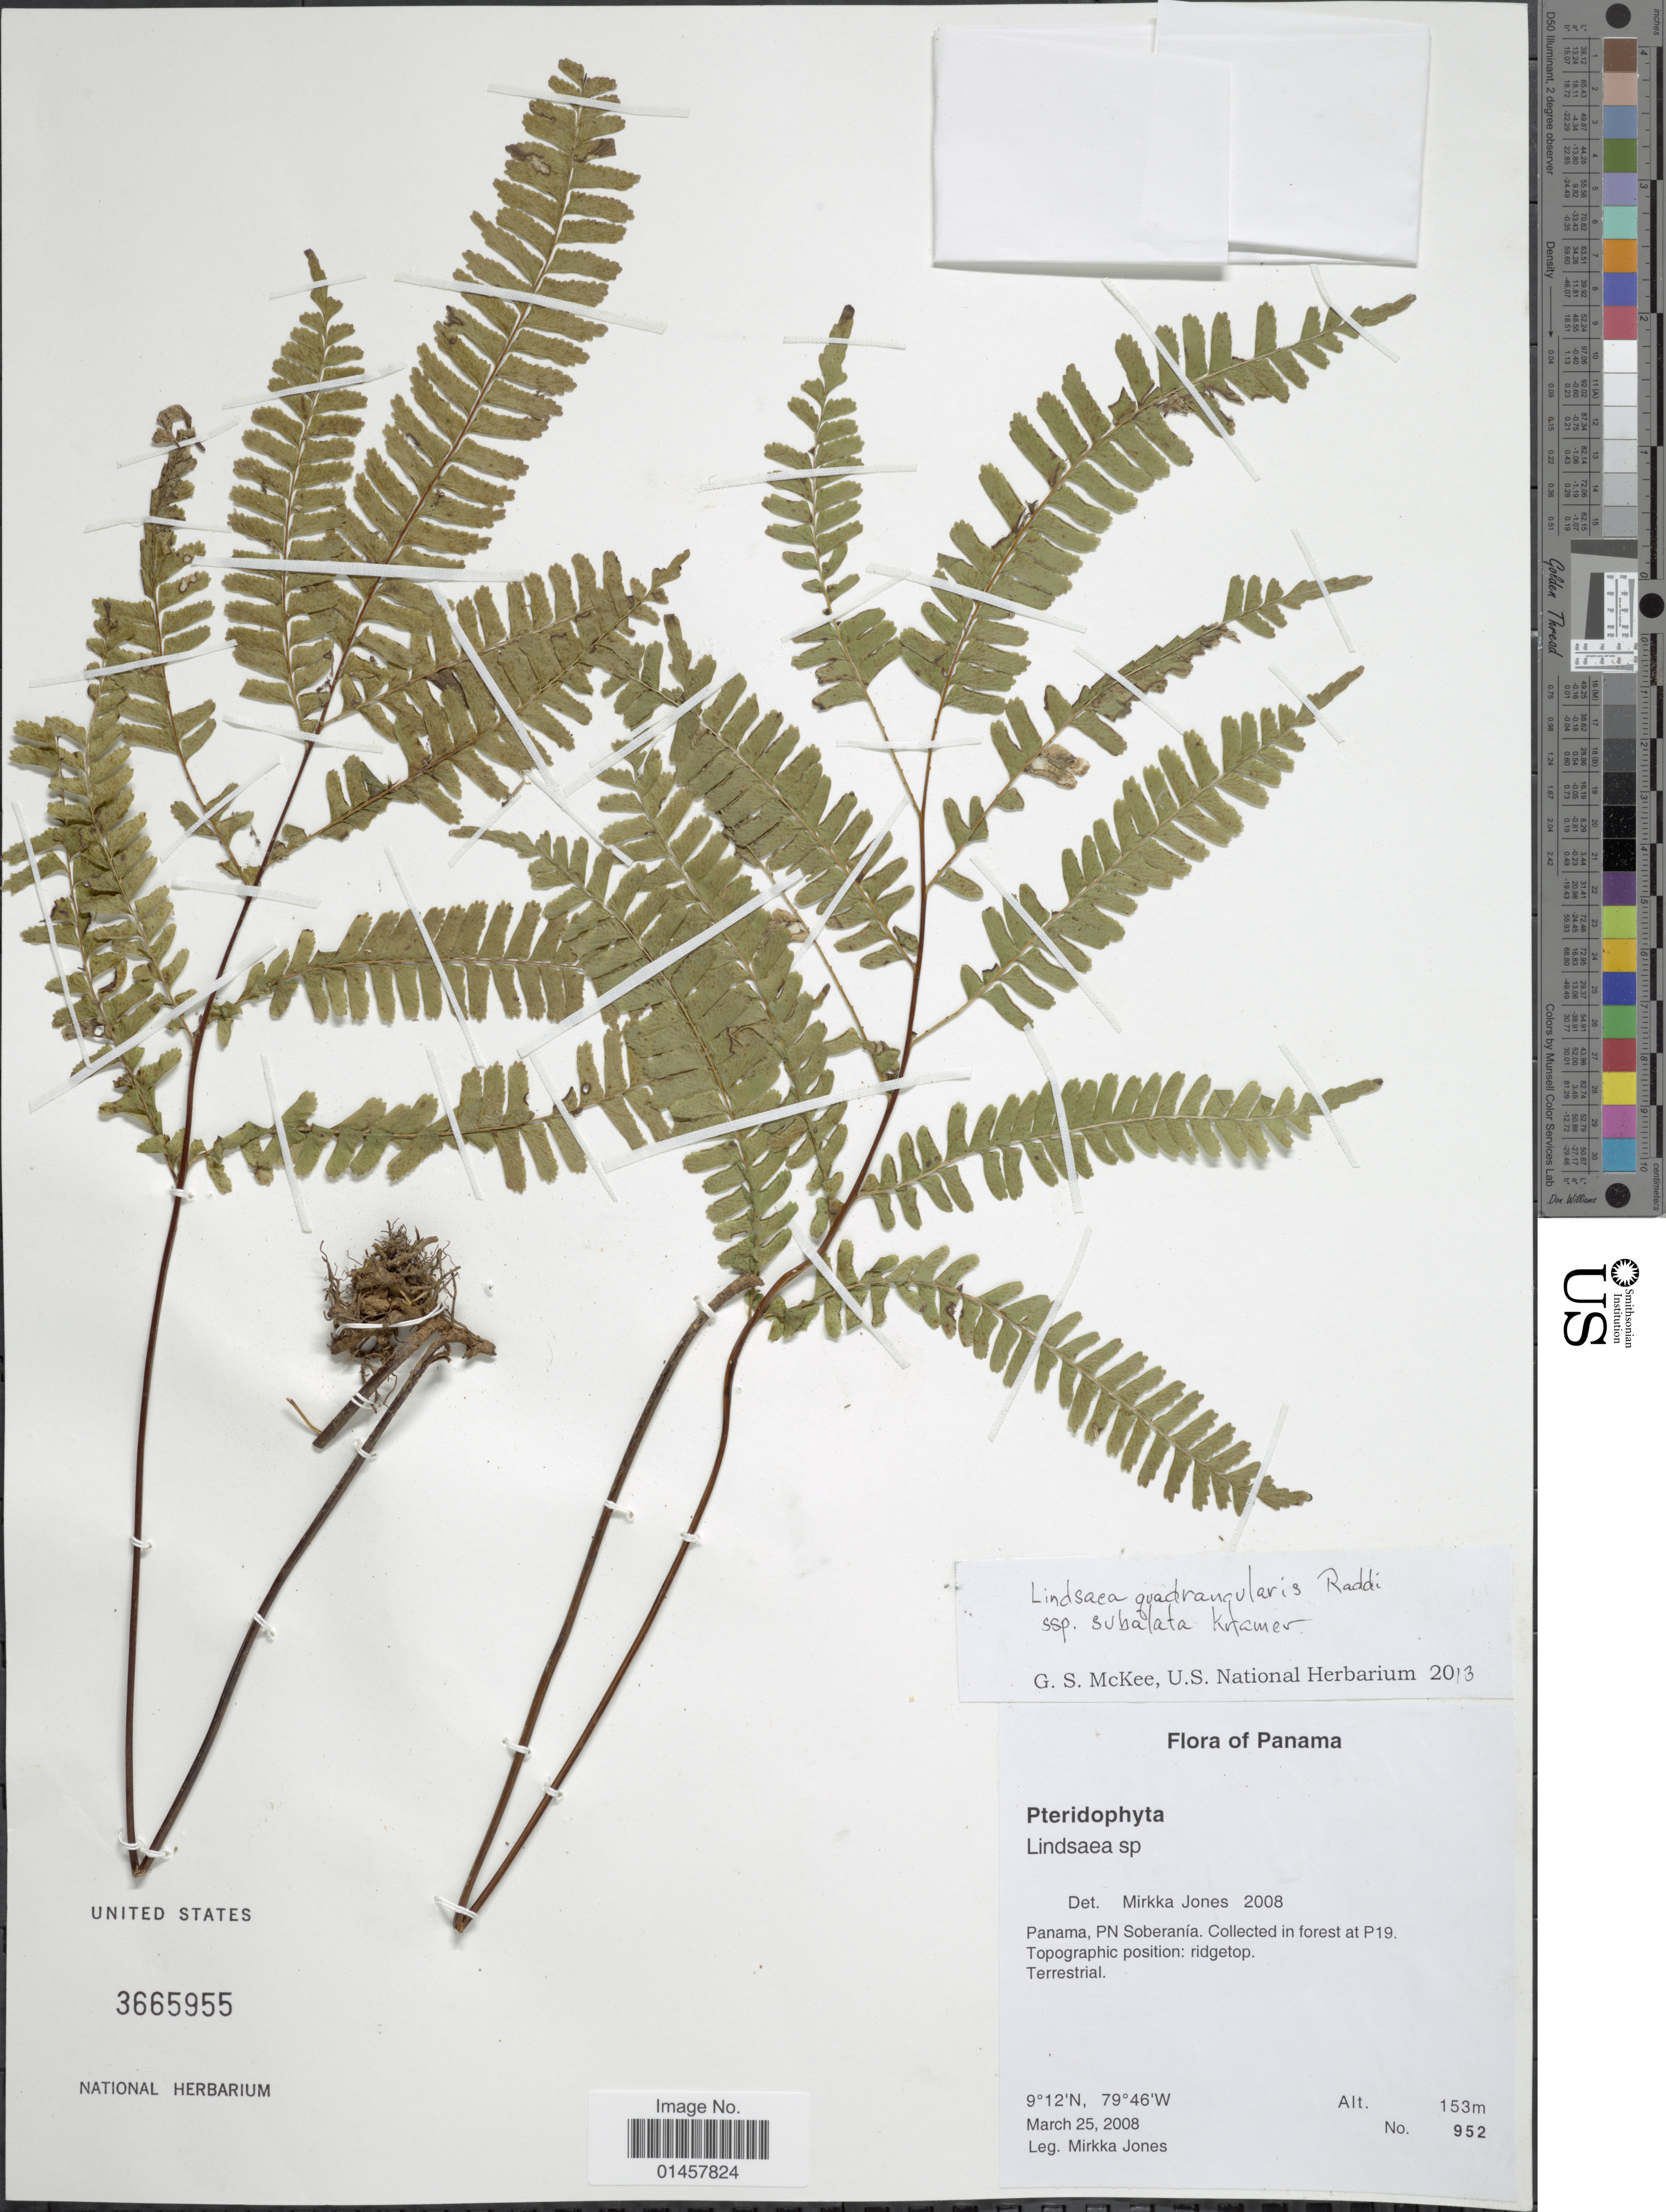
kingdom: Plantae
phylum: Tracheophyta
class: Polypodiopsida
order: Polypodiales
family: Lindsaeaceae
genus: Lindsaea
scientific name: Lindsaea quadrangularis subsp. subalata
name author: K.U. Kramer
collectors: M. Jones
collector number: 952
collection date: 2008-03-25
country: Panama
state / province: Panamá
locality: Panama, PN Soberania, collected in forest at P19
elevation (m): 153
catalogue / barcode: US 3665955